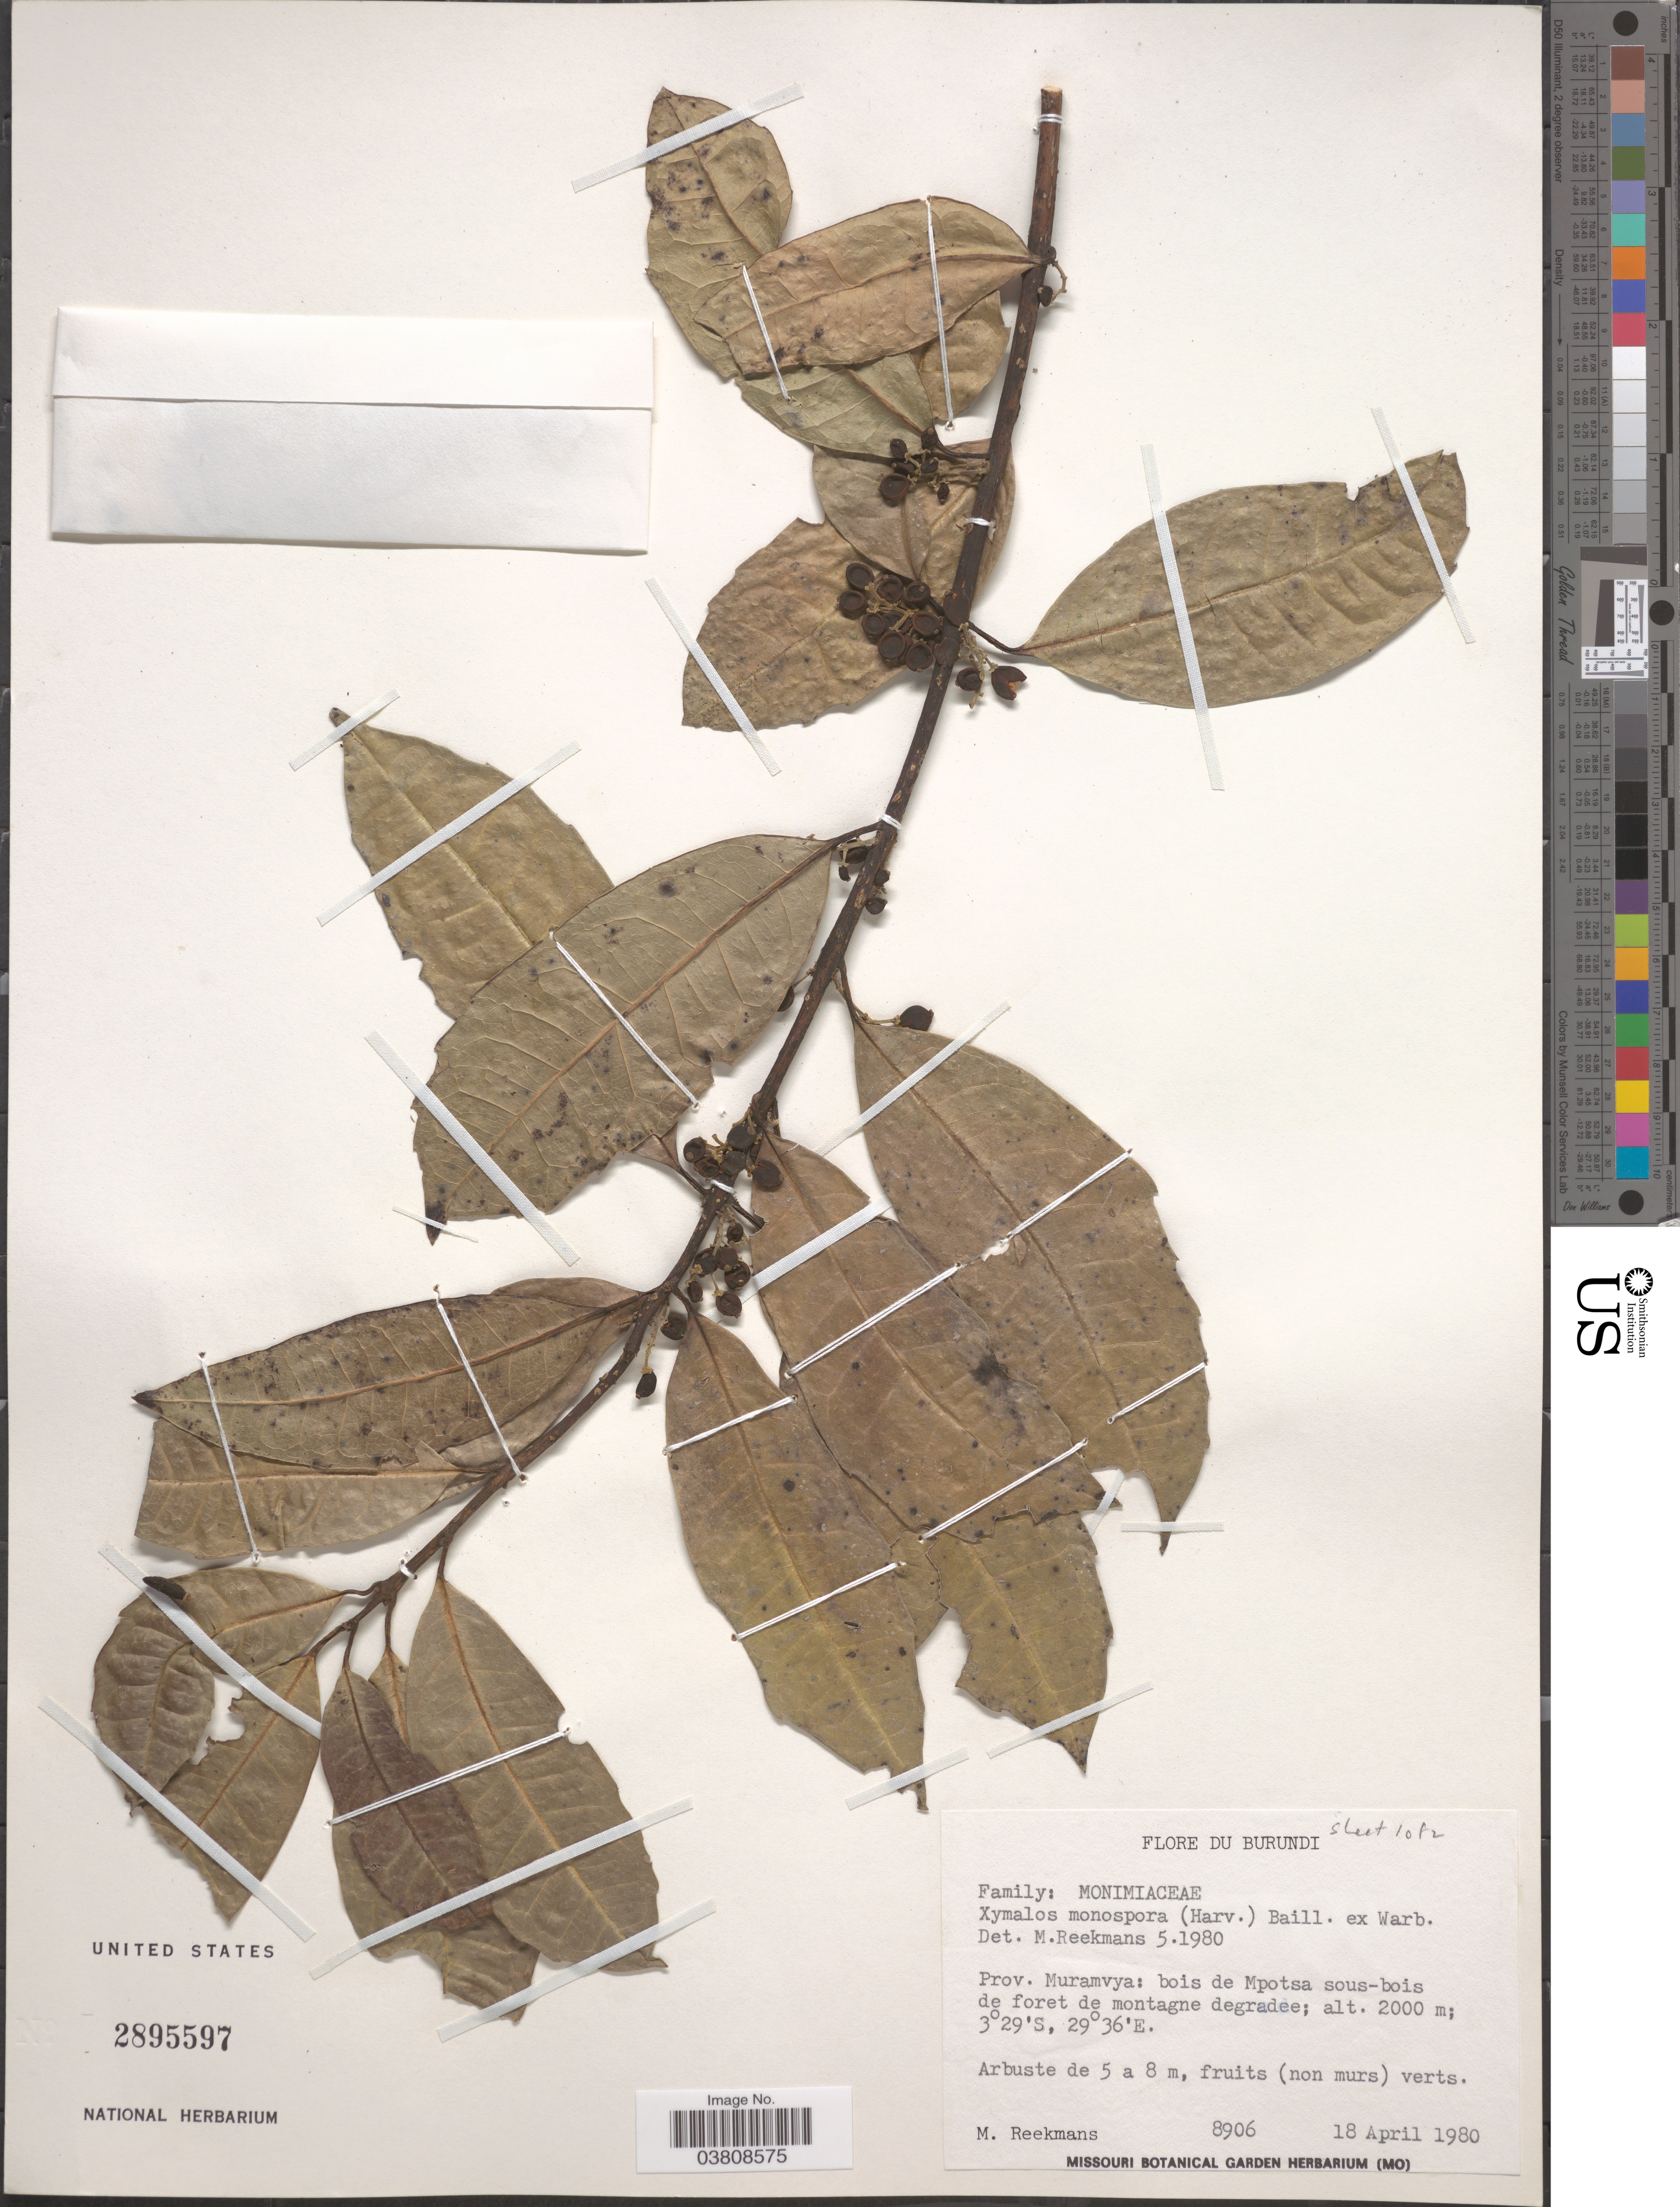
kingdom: Plantae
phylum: Tracheophyta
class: Magnoliopsida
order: Laurales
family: Monimiaceae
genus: Xymalos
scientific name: Xymalos monospora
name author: (Harv.) Baill.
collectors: M. Reekmans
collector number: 8906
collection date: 1980-04-18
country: Burundi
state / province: Muramvya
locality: Bois de Mpotsa sous-bois de foret de montagne degradee.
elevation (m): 2000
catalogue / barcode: US 2895597